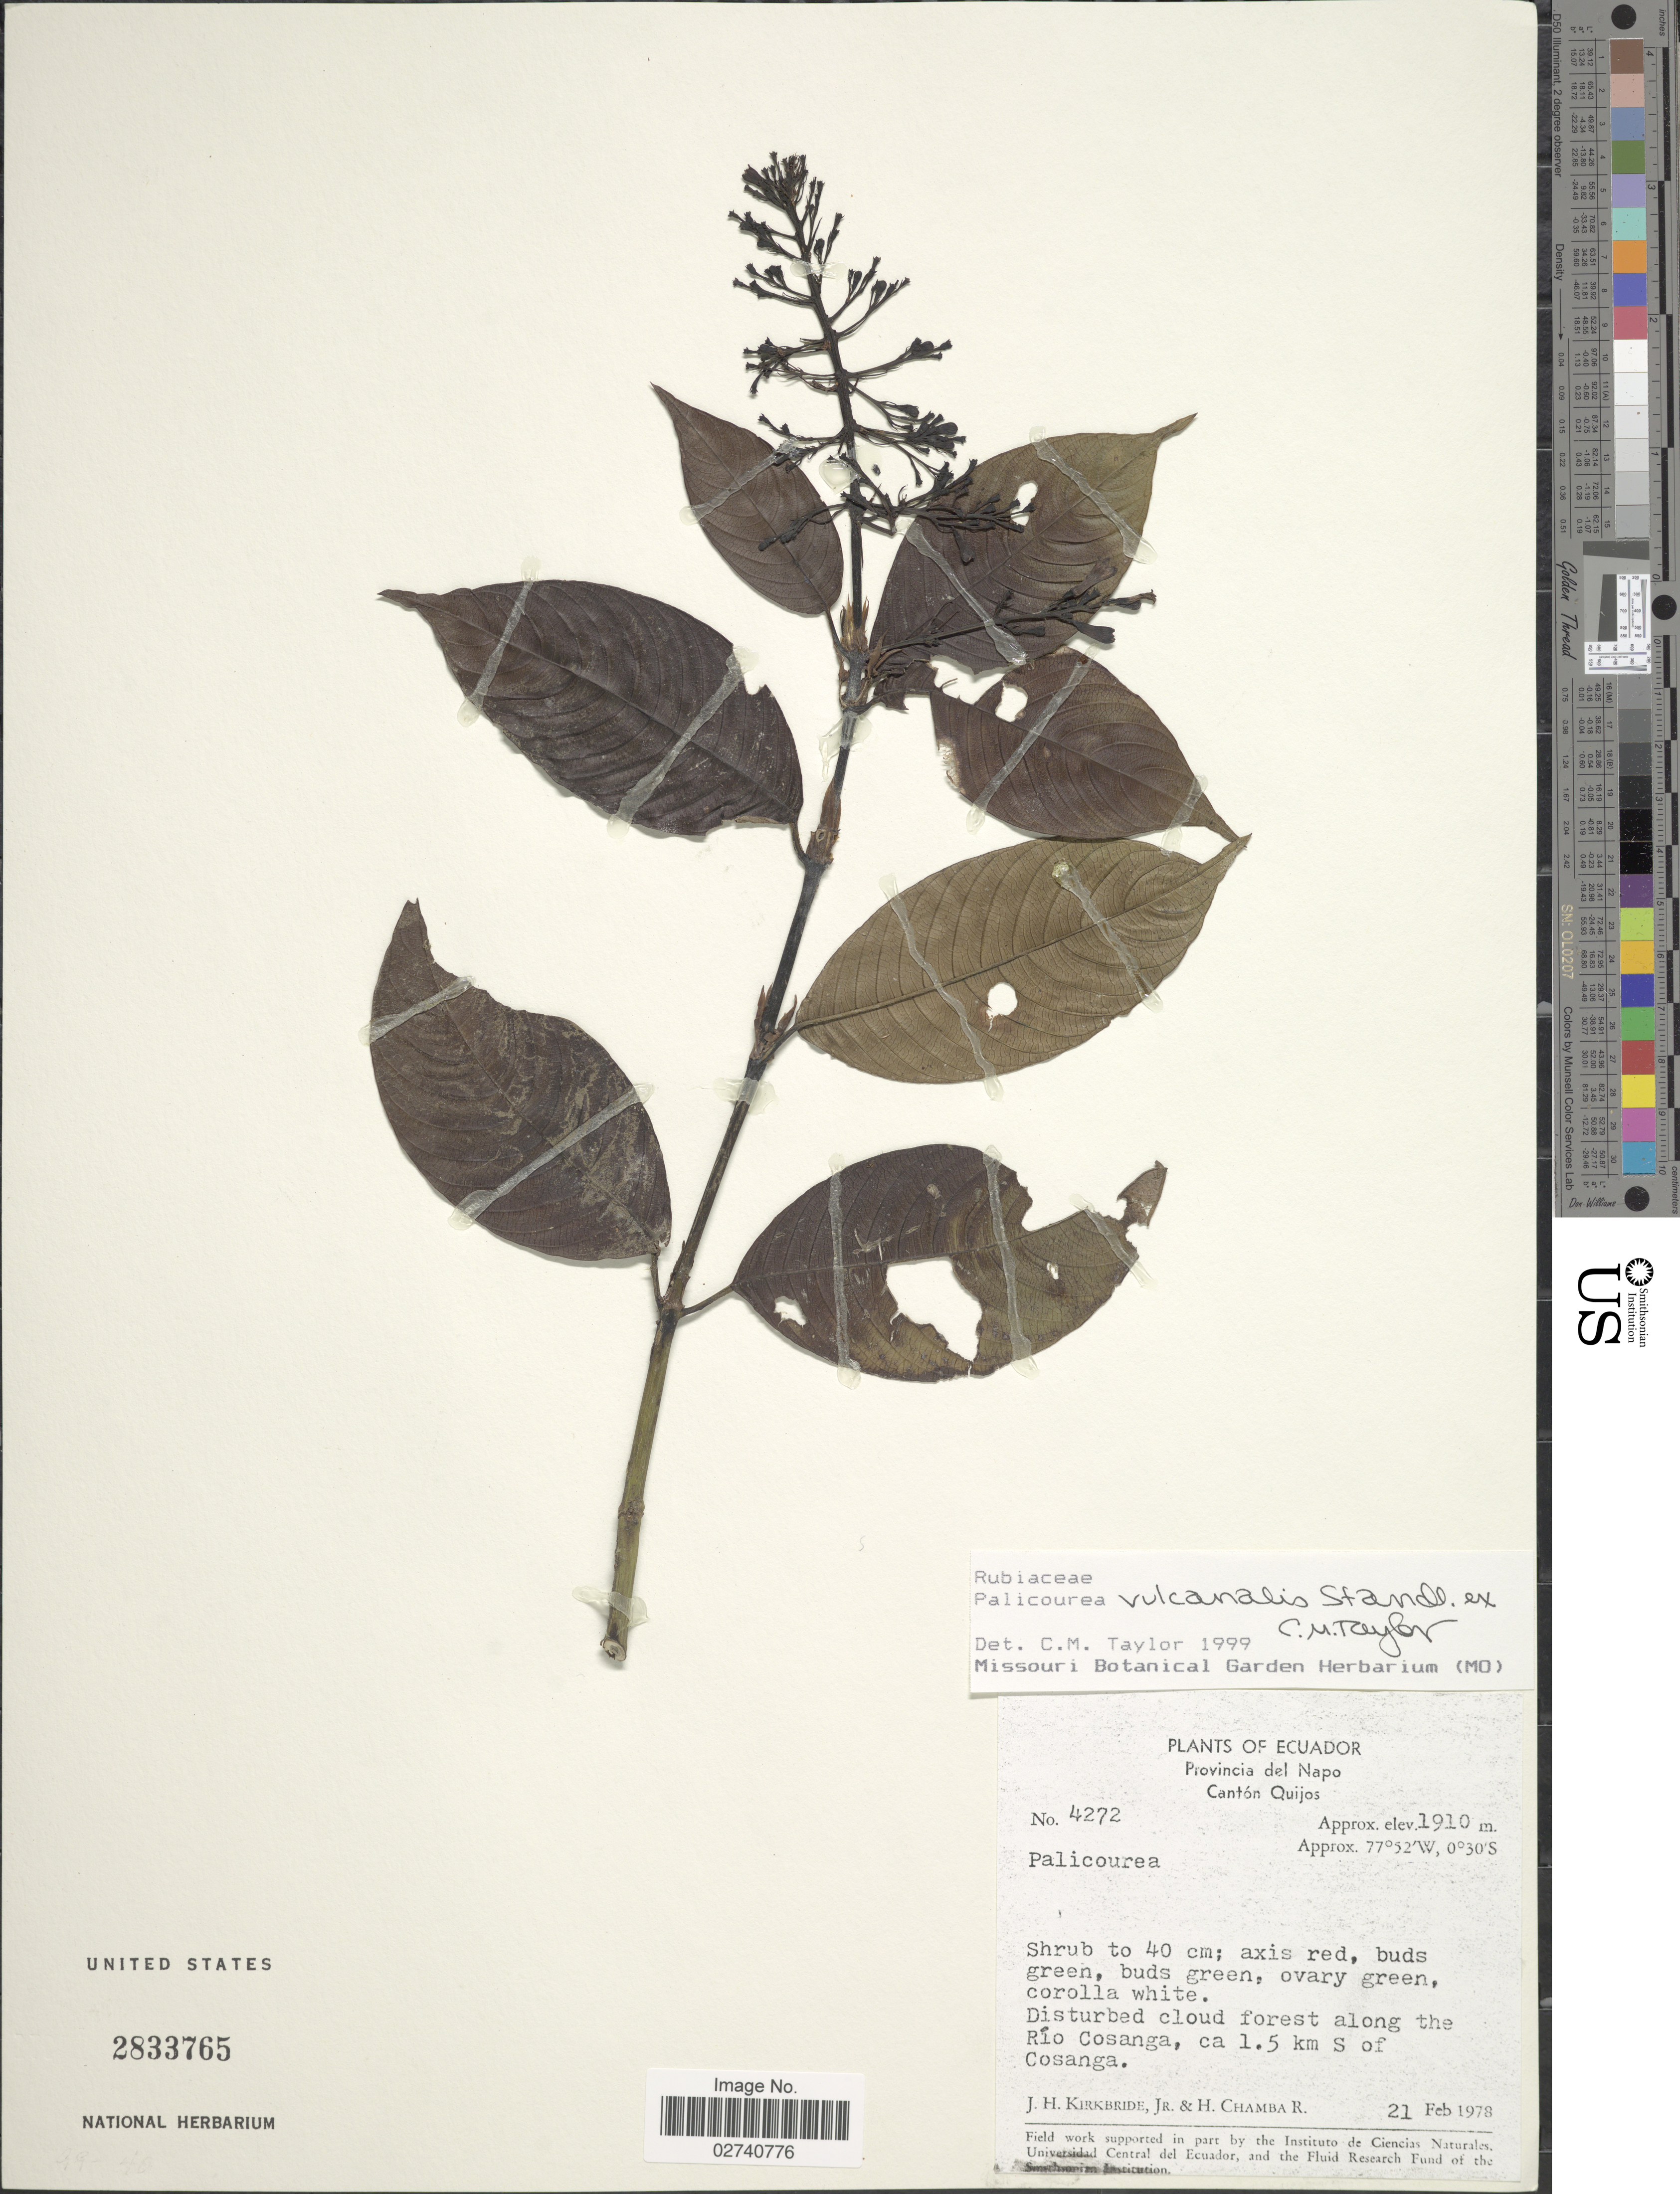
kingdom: Plantae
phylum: Tracheophyta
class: Magnoliopsida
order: Gentianales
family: Rubiaceae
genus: Palicourea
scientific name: Palicourea vulcanalis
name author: Standl. ex C.M. Taylor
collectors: J. H. Kirkbride & H. Chamba R.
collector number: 4272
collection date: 1978-02-21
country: Ecuador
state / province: Napo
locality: Canton Quijos, along the Rio Cosanga, ca 1.5 km S of Cosanga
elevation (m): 1910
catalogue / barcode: US 2833765